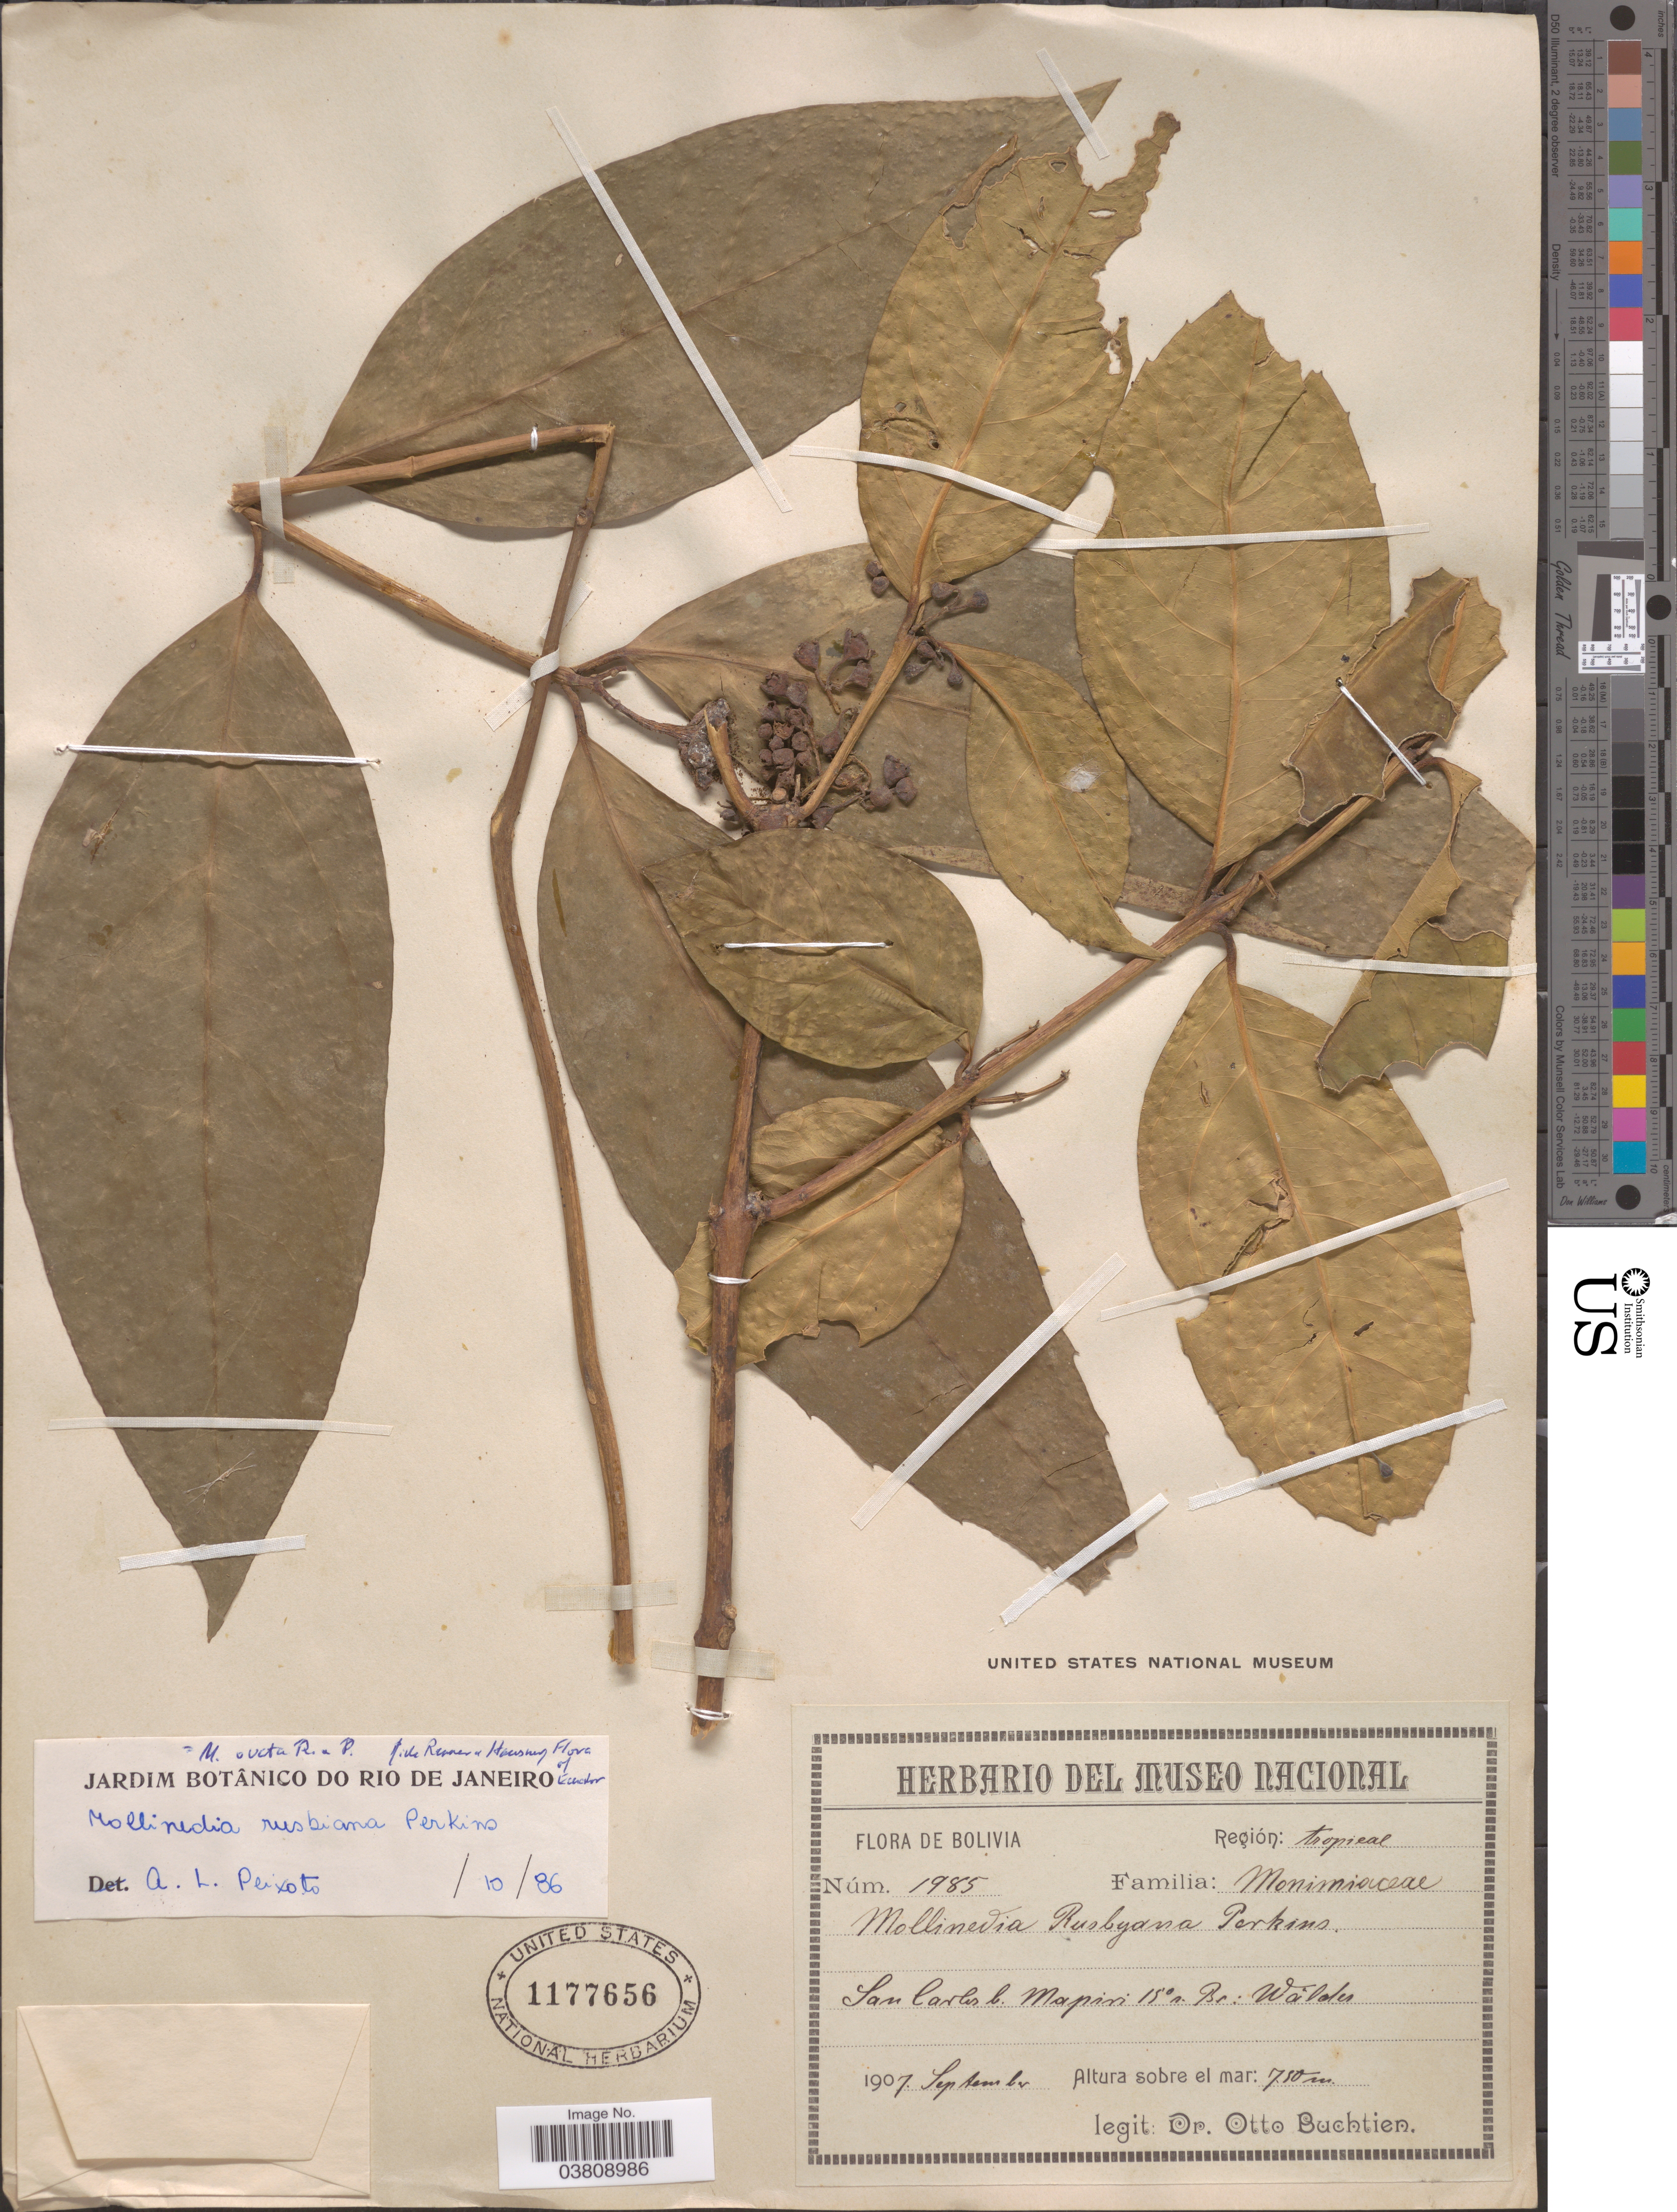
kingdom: Plantae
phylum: Tracheophyta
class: Magnoliopsida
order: Laurales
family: Monimiaceae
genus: Mollinedia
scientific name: Mollinedia rusbyana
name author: Perkins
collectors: O. Buchtien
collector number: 1985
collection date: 1907-09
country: Bolivia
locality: Región: tropical. San Carles b. Mapiri 15ºn. Br. Walden.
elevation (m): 750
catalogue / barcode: US 1177656